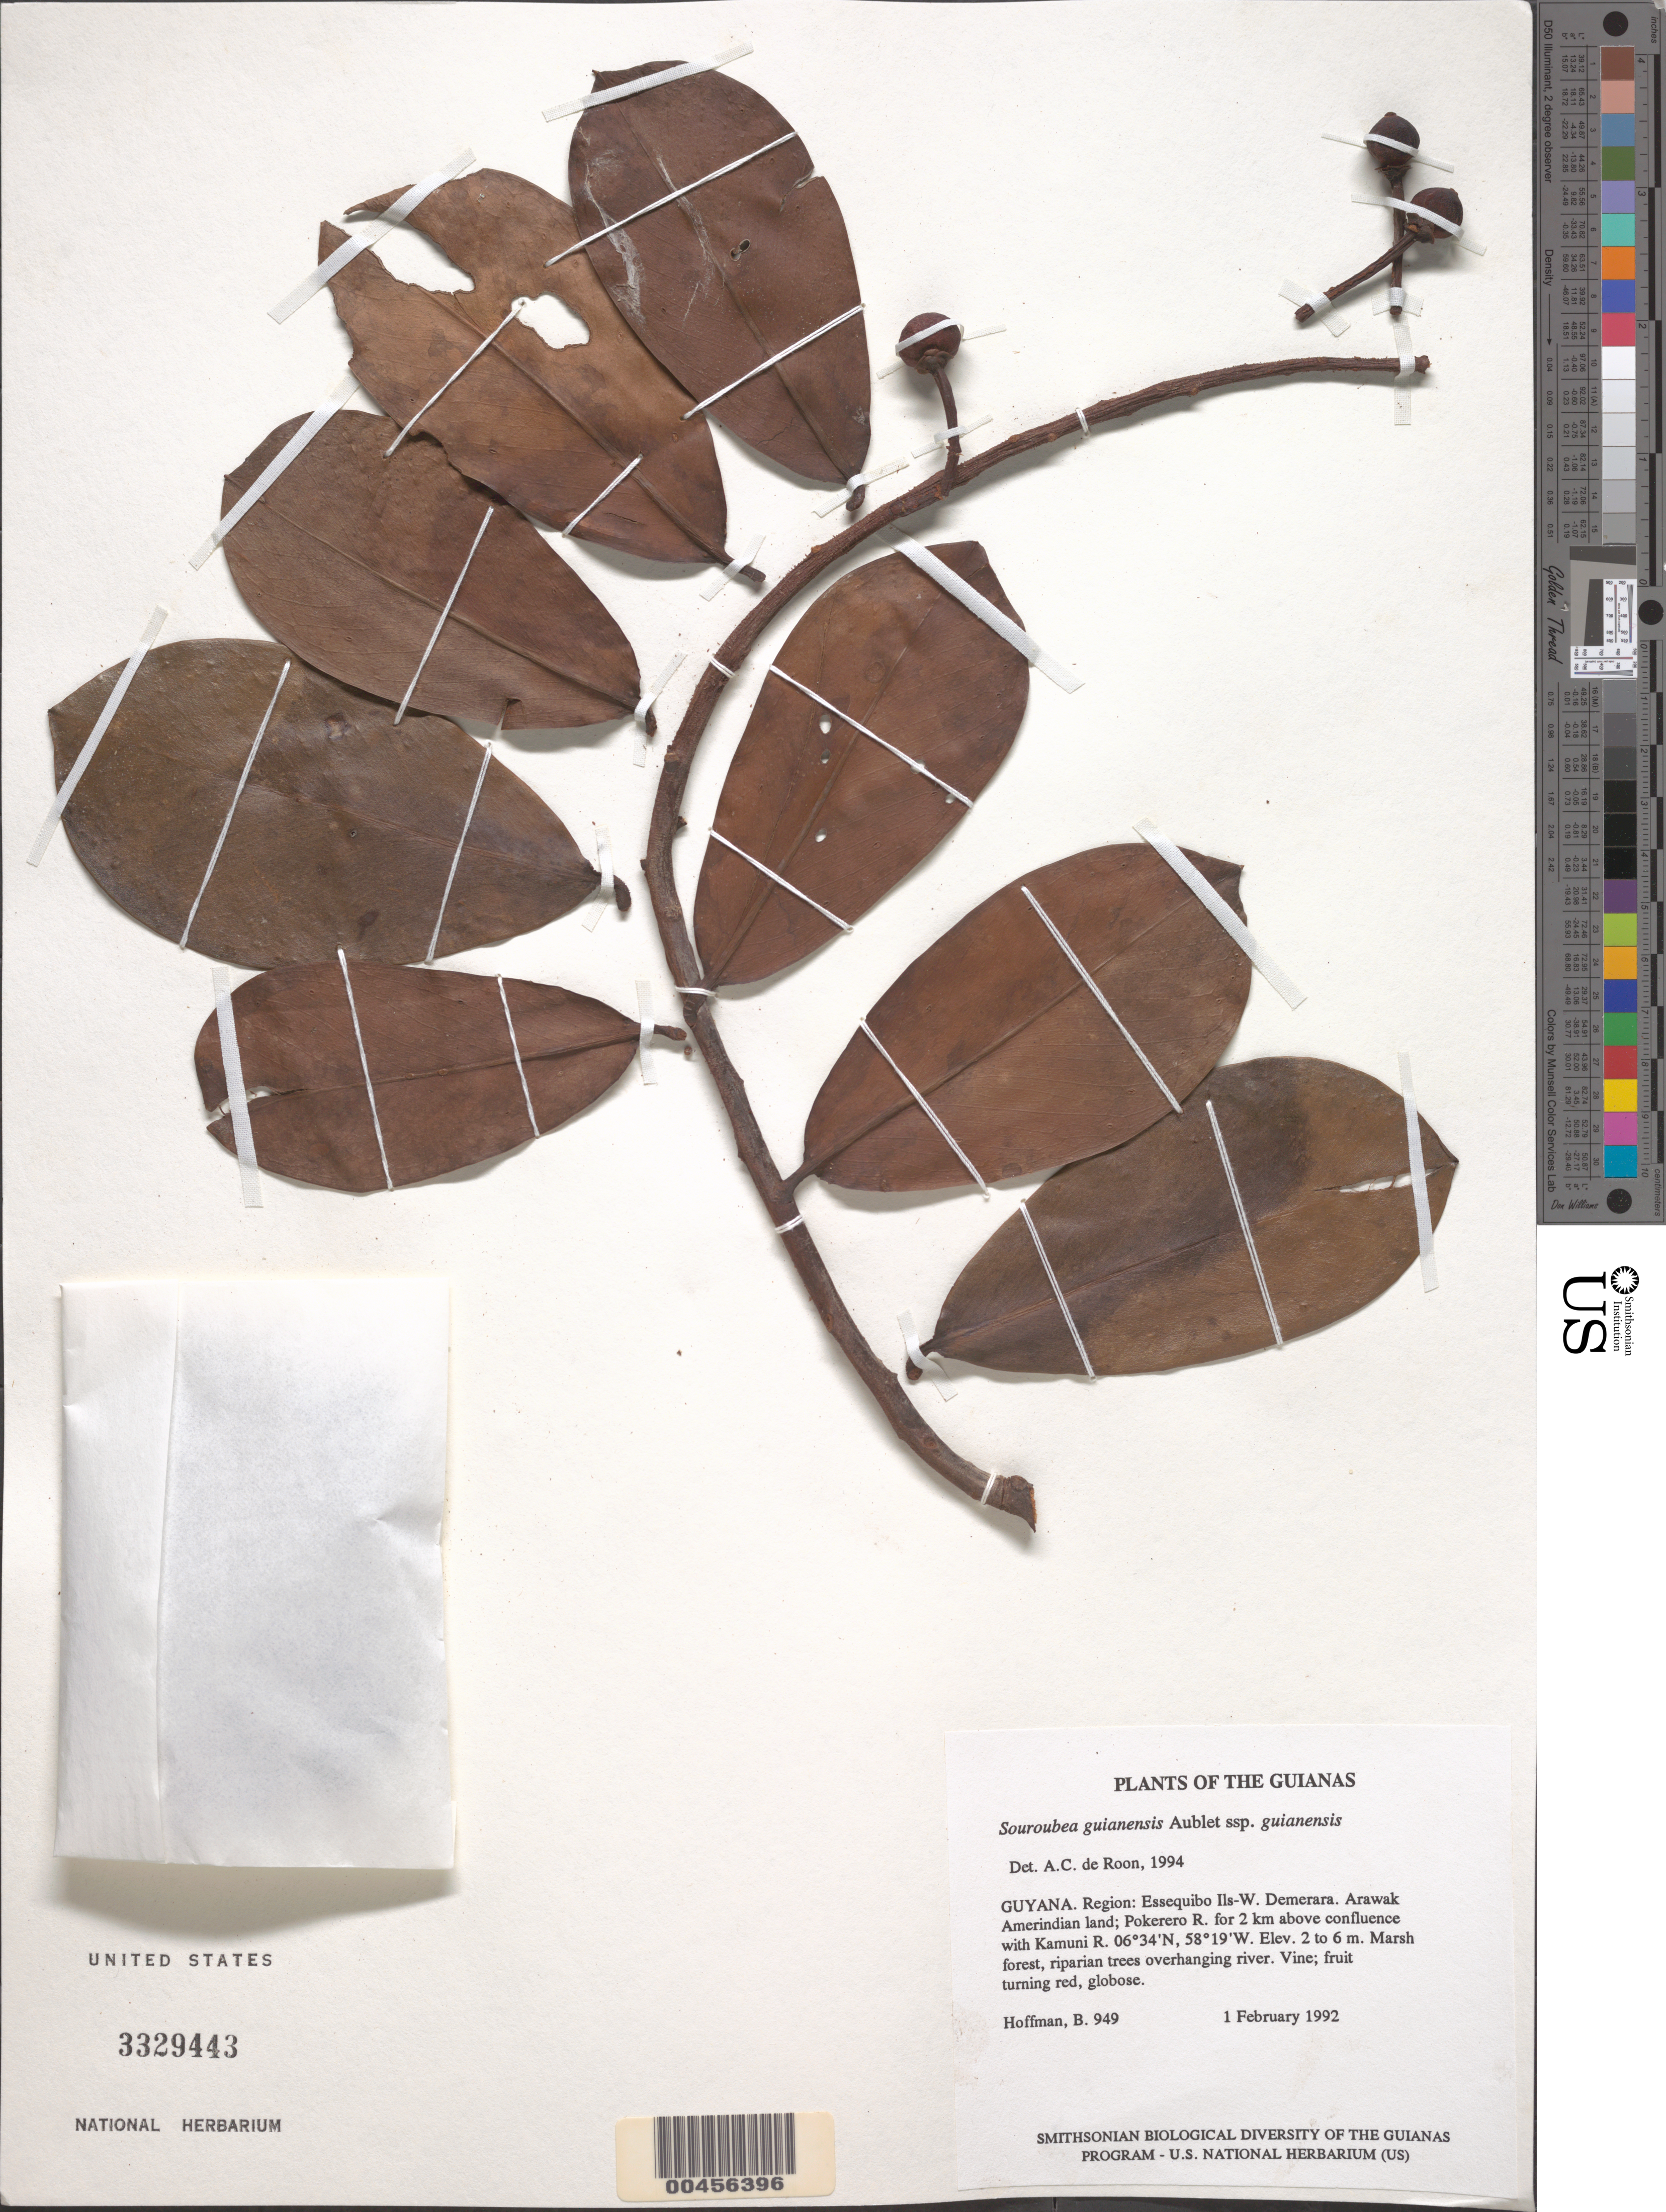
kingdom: Plantae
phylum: Tracheophyta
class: Magnoliopsida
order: Ericales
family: Marcgraviaceae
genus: Souroubea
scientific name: Souroubea guianensis subsp. guianensis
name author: Aubl.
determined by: de Roon, A. C.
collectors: B. Hoffman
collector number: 949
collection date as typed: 1 February 1992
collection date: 1992-02-01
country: Guyana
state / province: Essequibo Isl-W. Demerara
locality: Arawak Amerindian land; Pokerero River for 2 km above confluence with Kamuni River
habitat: Marsh forest, riparian trees overhanging river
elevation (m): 2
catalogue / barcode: US 3329443